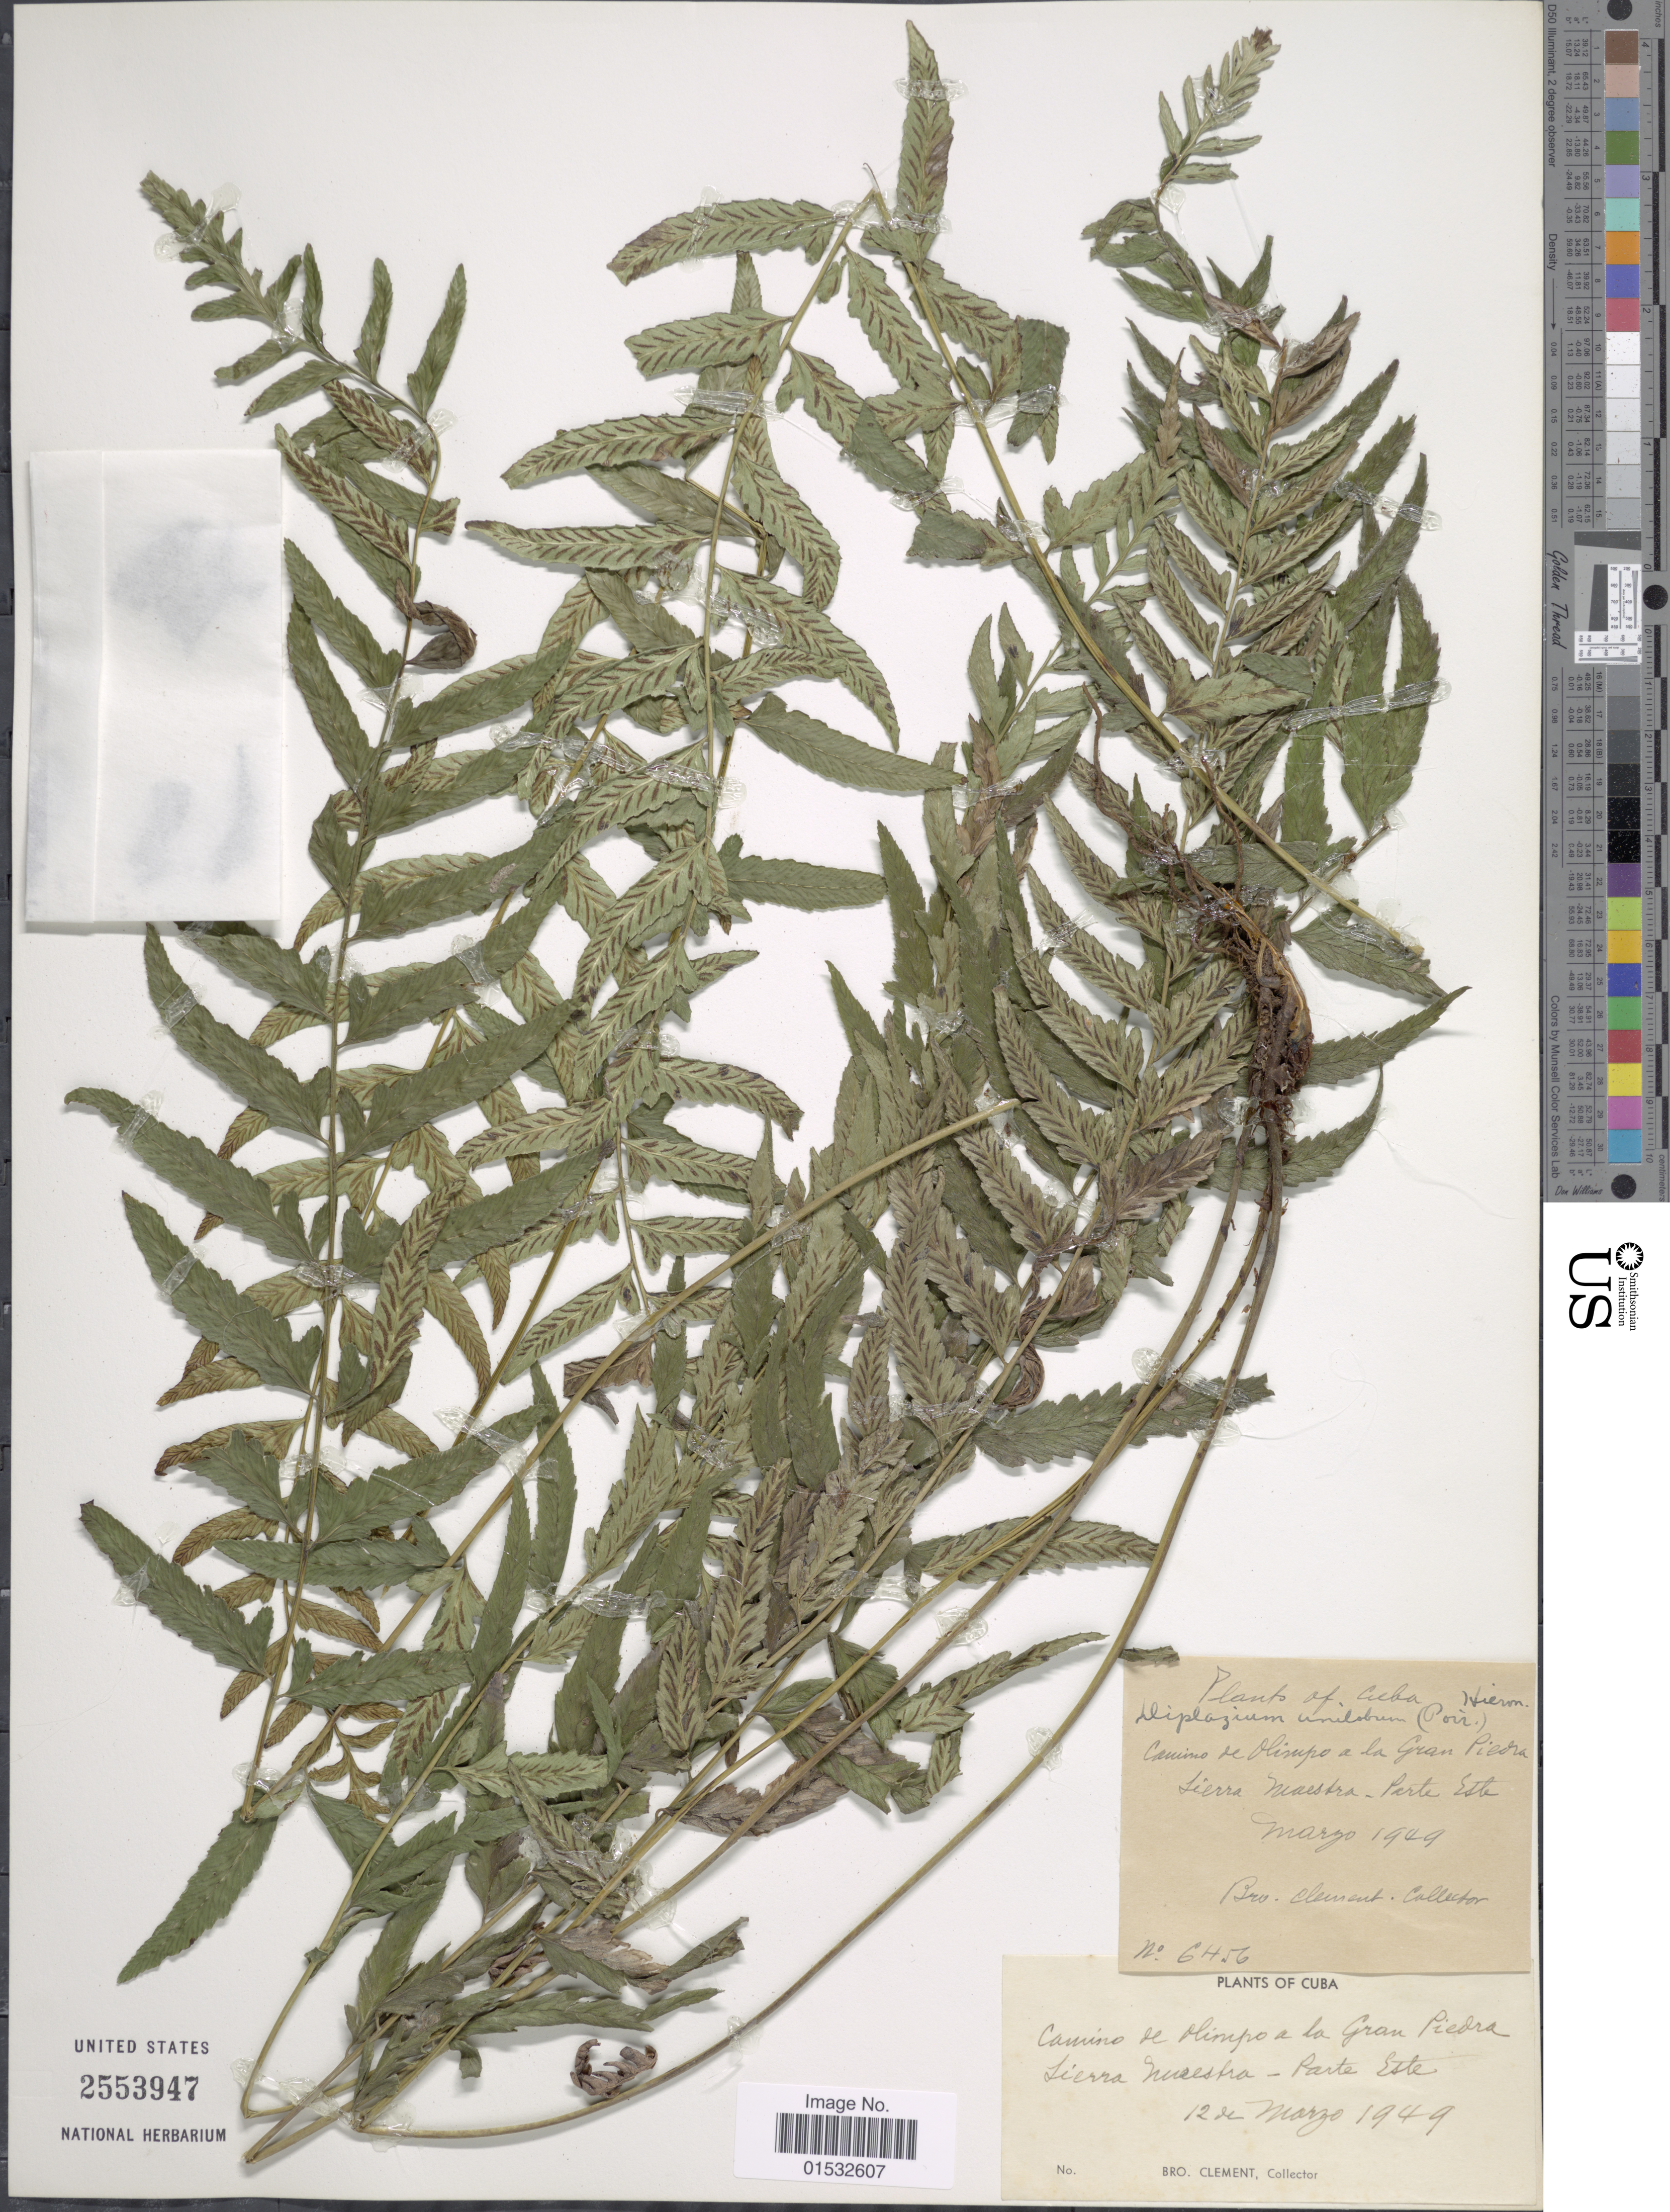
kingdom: Plantae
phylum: Tracheophyta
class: Polypodiopsida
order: Polypodiales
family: Athyriaceae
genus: Diplazium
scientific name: Diplazium unilobum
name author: (Poir.) Hieron.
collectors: B. Clement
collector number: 6456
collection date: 1949-03-12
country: Cuba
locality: Camino de Olimpo a la Gran Piedra. Sierra Maestra - Parte Este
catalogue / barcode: US 2553947